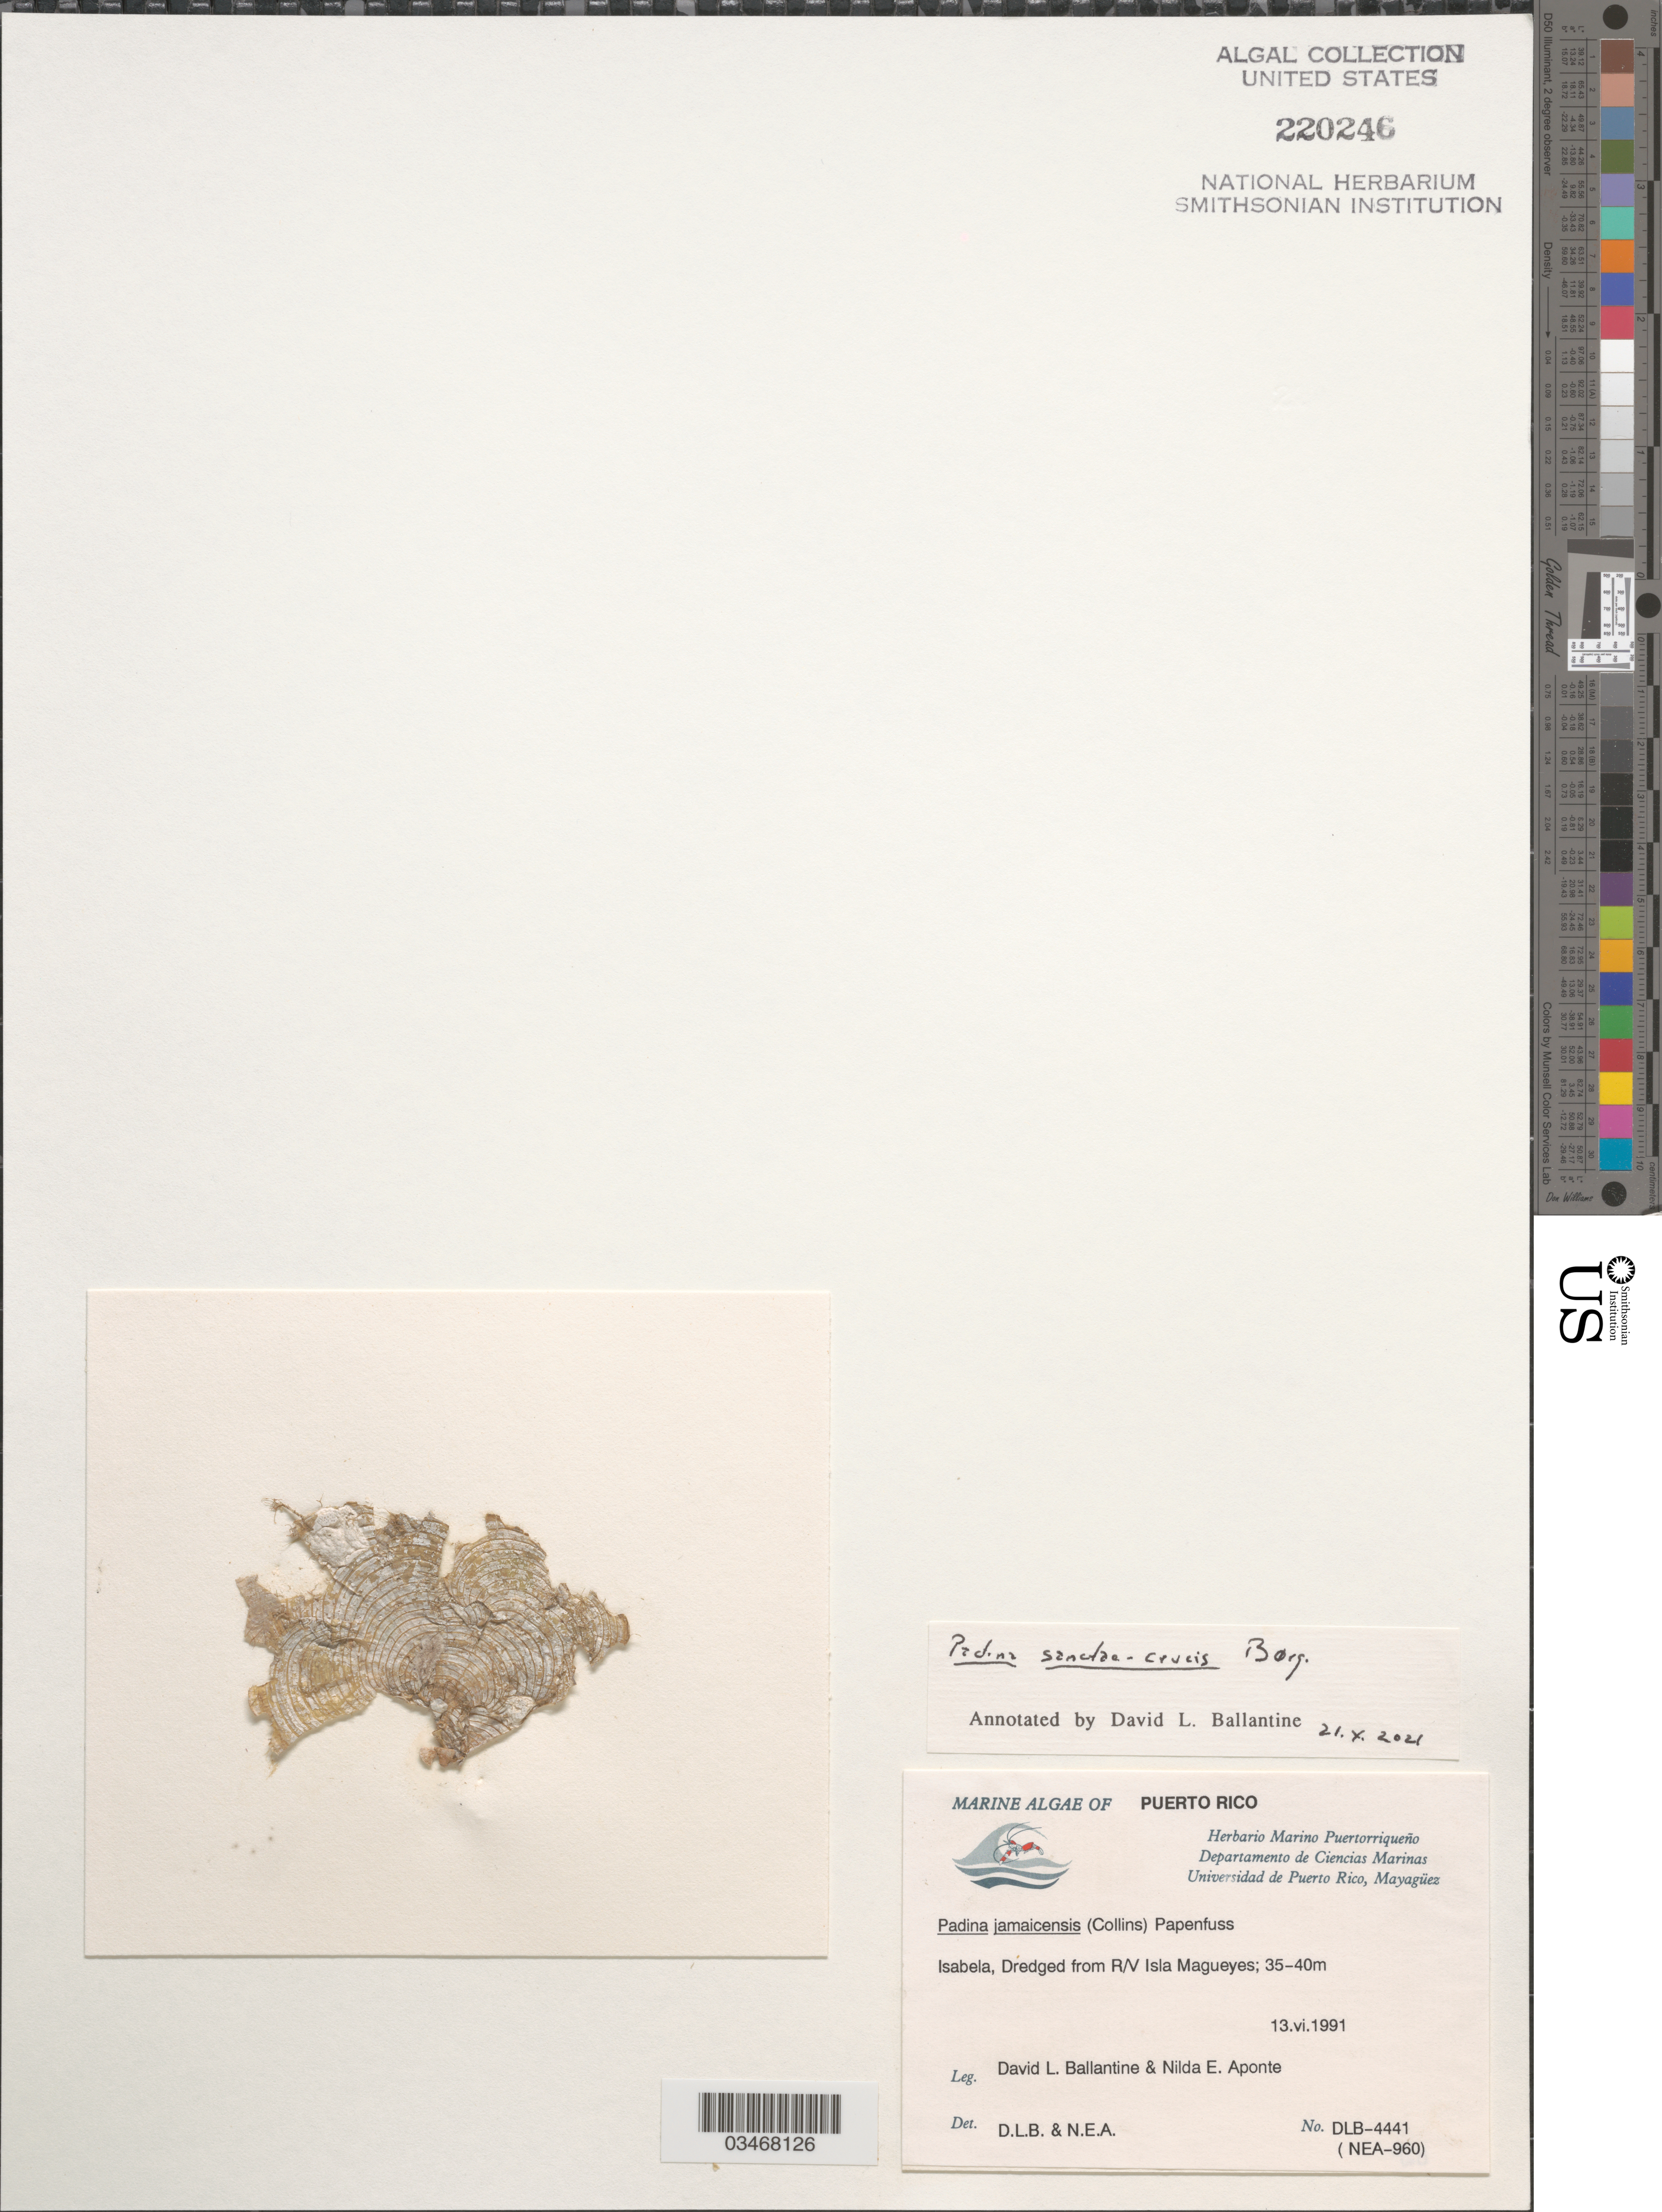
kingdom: Chromista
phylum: Ochrophyta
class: Phaeophyceae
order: Dictyotales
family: Dictyotaceae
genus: Padina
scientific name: Padina sanctae-crucis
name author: Børgesen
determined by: Ballantine, D. L.; Aponte, N. E.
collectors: D.L. Ballantine & N. E. Aponte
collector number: DLB 4441, NEA 960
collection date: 1991-06-13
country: Puerto Rico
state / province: Isabela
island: Isla Magueyes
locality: Dredged from R/V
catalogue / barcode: US 220246